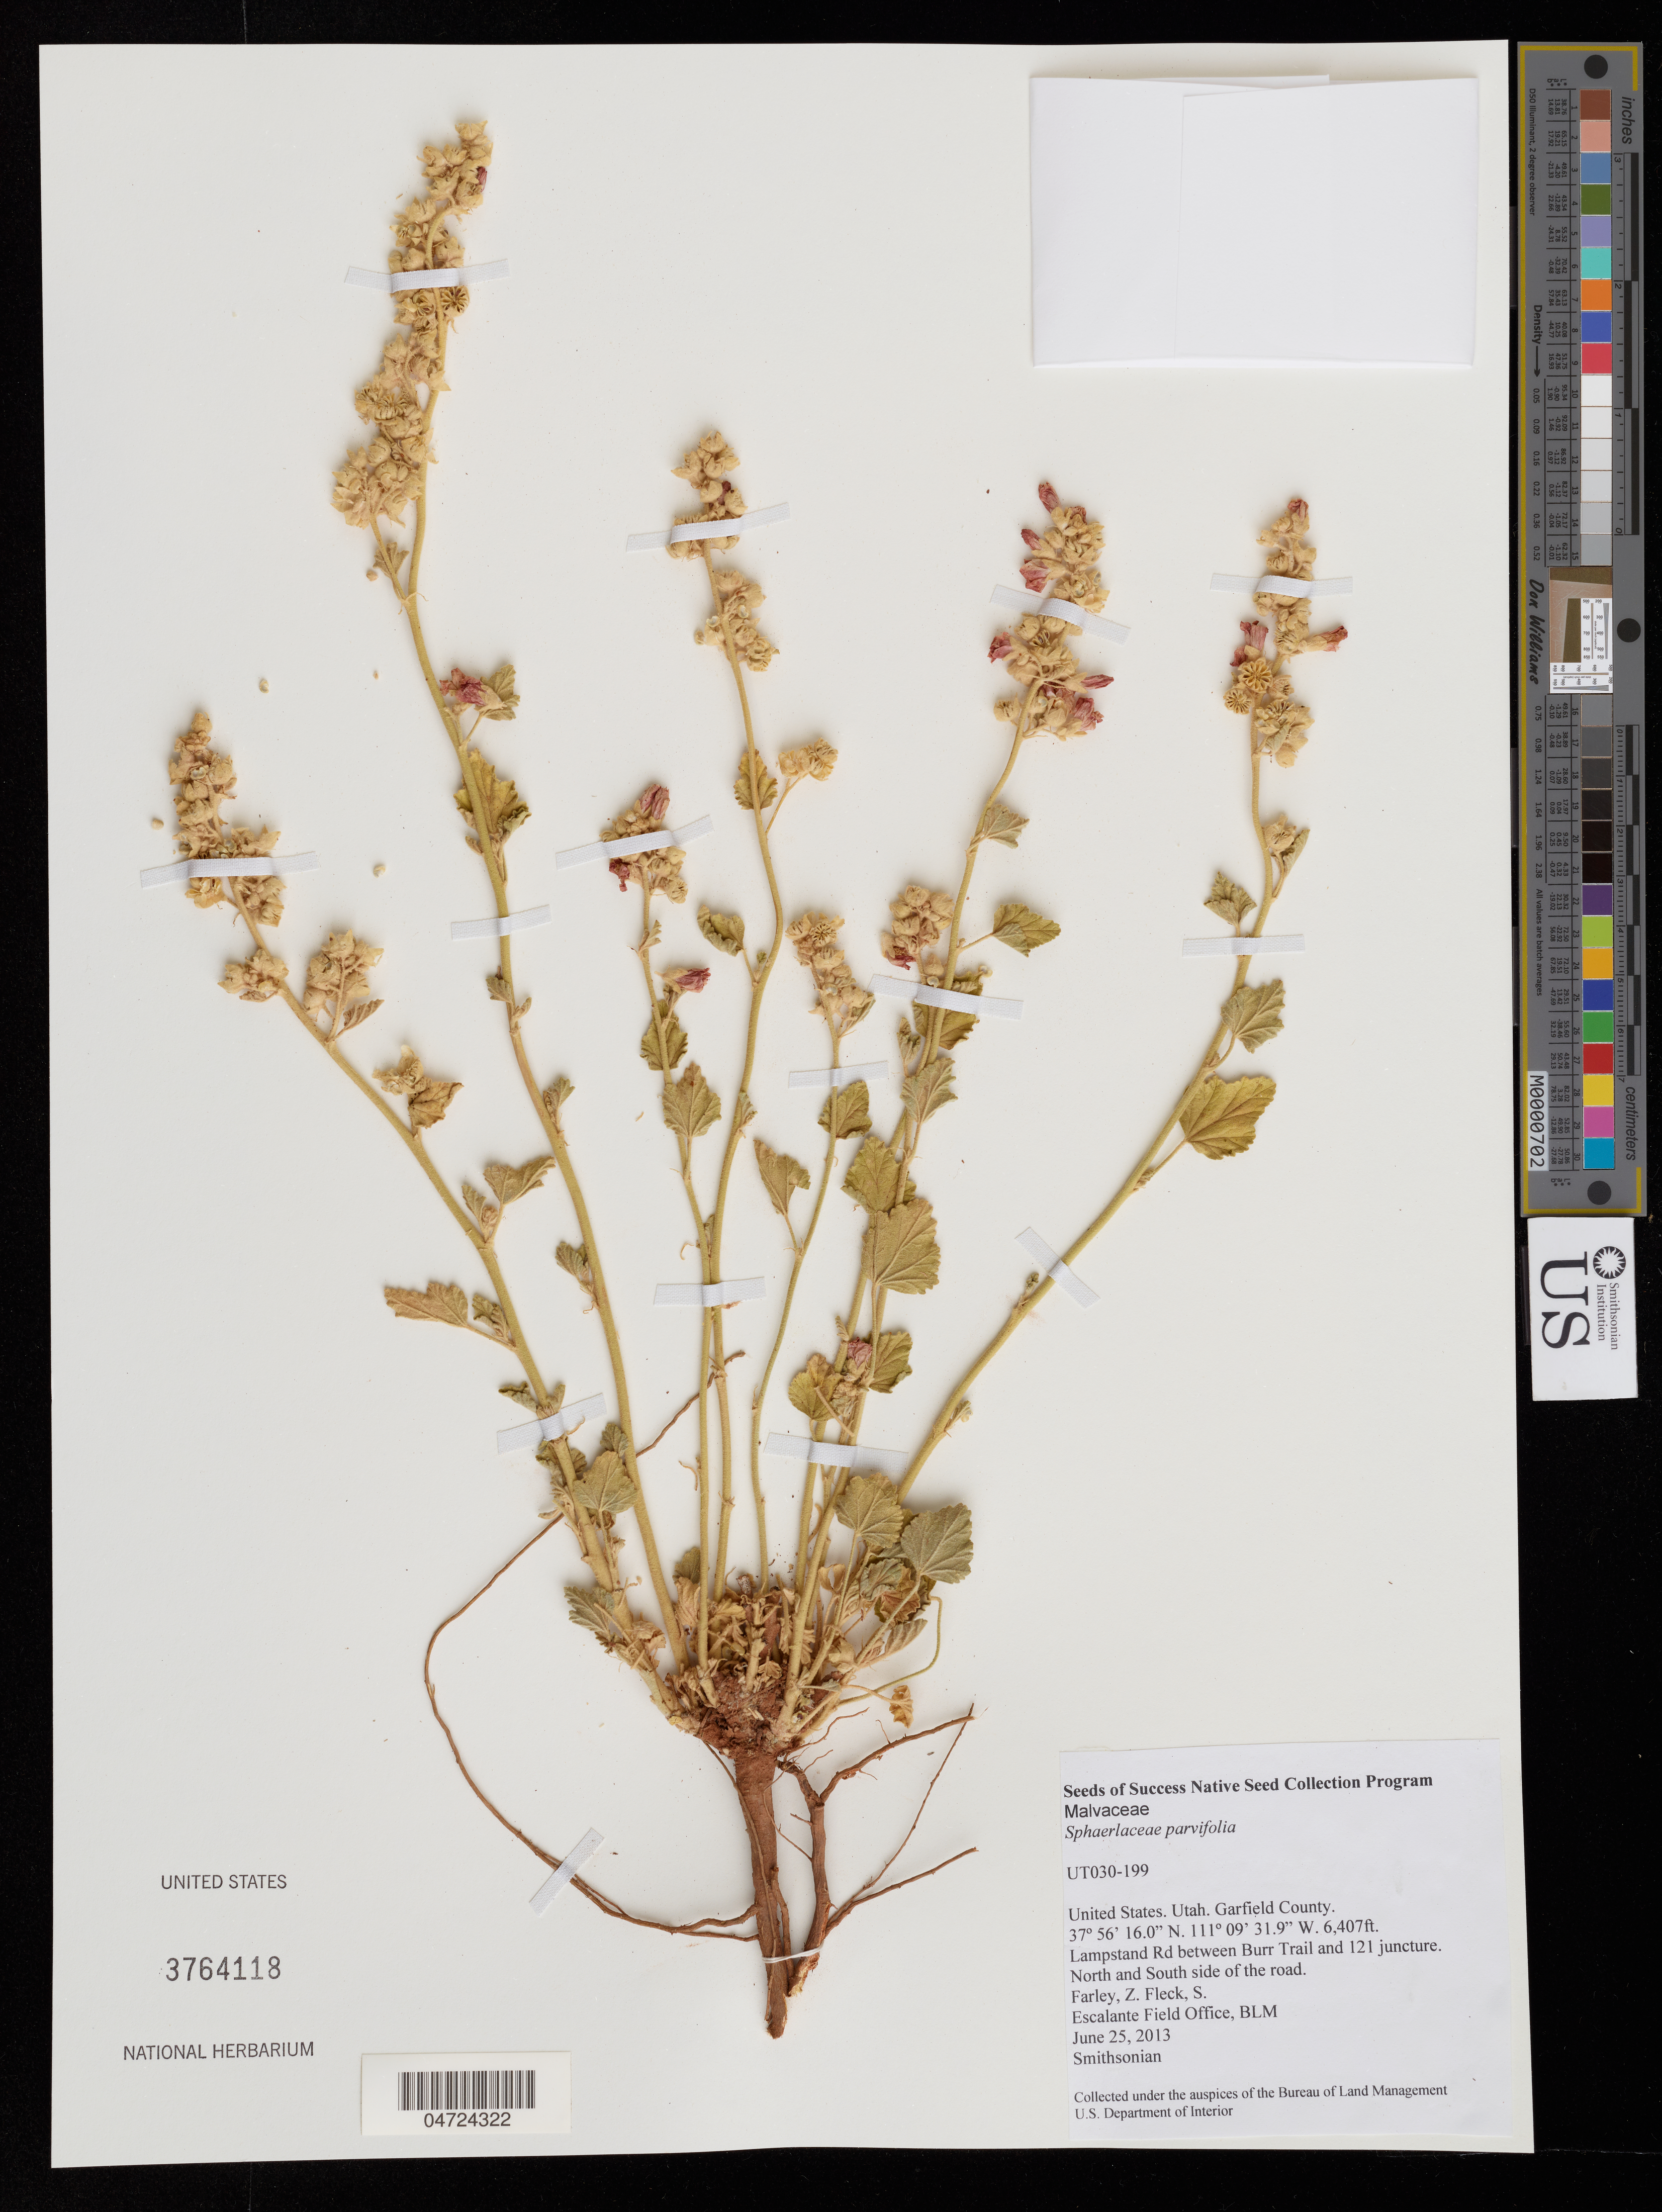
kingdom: Plantae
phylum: Tracheophyta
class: Magnoliopsida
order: Malvales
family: Malvaceae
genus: Sphaeralcea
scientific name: Sphaeralcea parvifolia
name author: A. Nelson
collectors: Z. Farley & S. Fleck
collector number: UT030-199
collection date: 2013-06-25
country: United States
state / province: Utah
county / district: Garfield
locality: Garfield County. Lampstand Rd between Burr Trail and 121 juncture. North and South side of the road.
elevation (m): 1953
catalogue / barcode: US 3764118